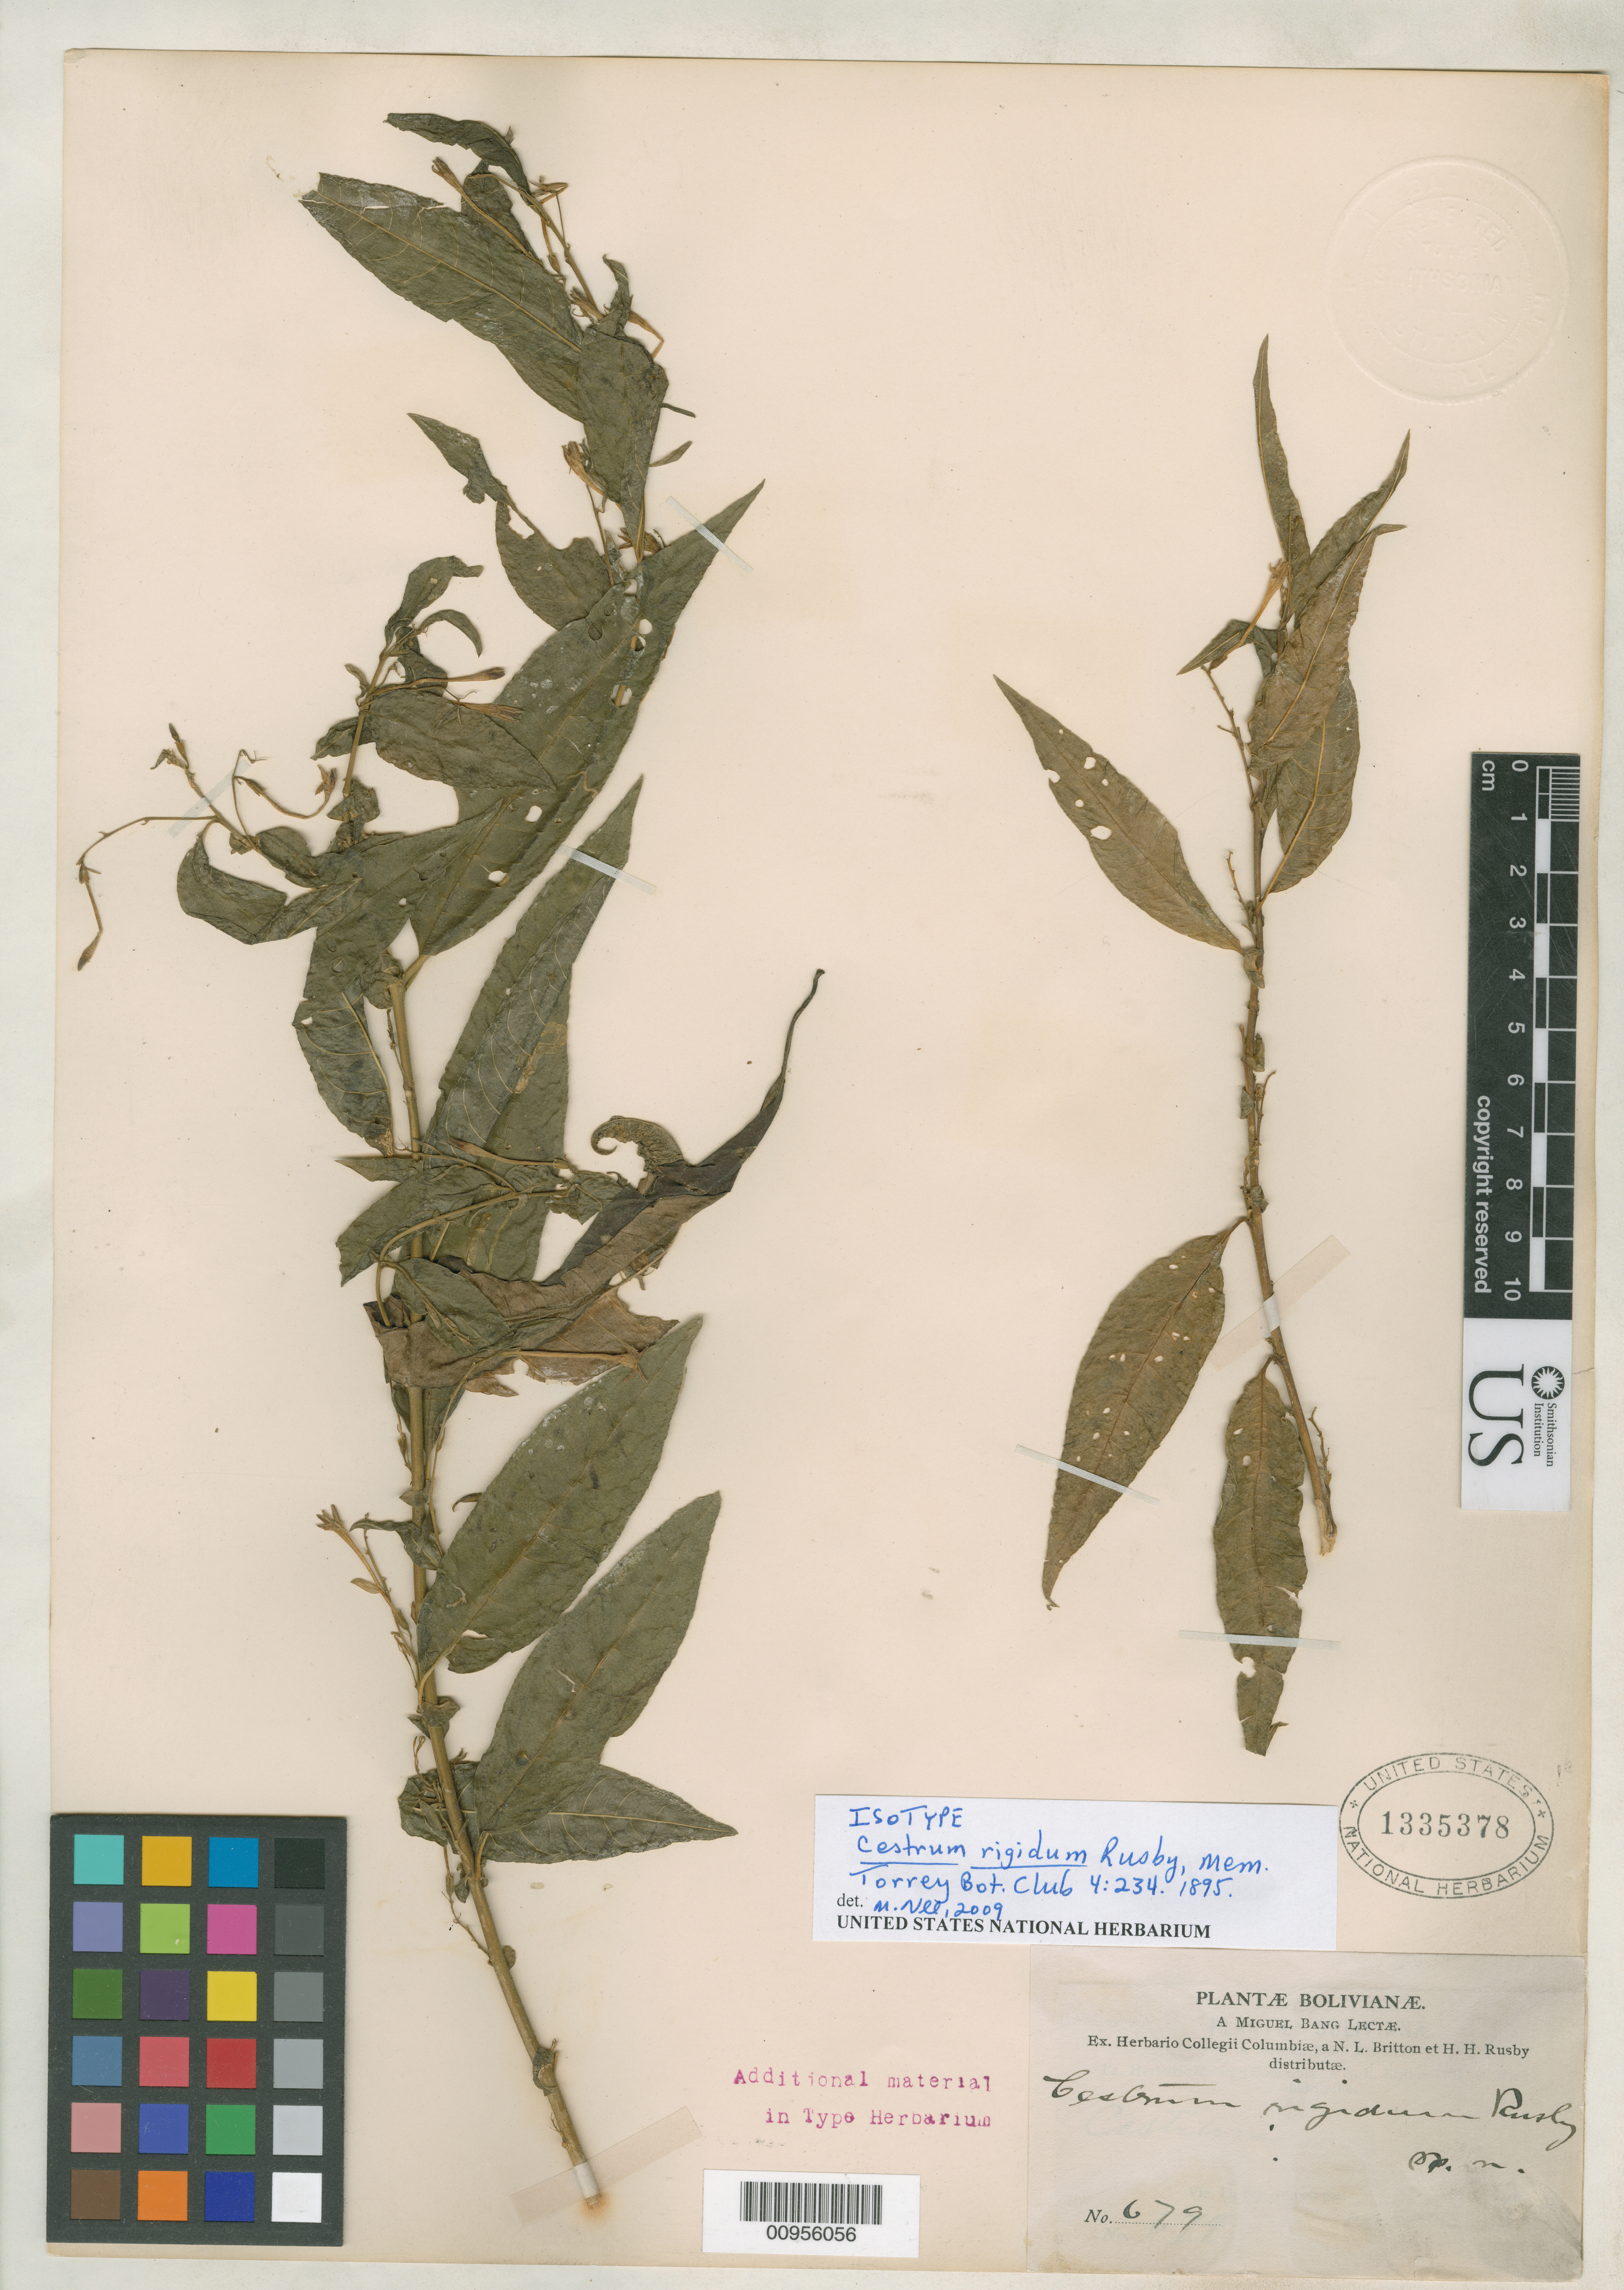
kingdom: Plantae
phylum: Tracheophyta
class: Magnoliopsida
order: Solanales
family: Solanaceae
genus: Cestrum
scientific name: Cestrum rigidum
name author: Rusby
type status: Isotype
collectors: M. Bang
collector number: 679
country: Bolivia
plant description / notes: Specimen ex John Donnell Smith herbarium.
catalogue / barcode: US 1335378